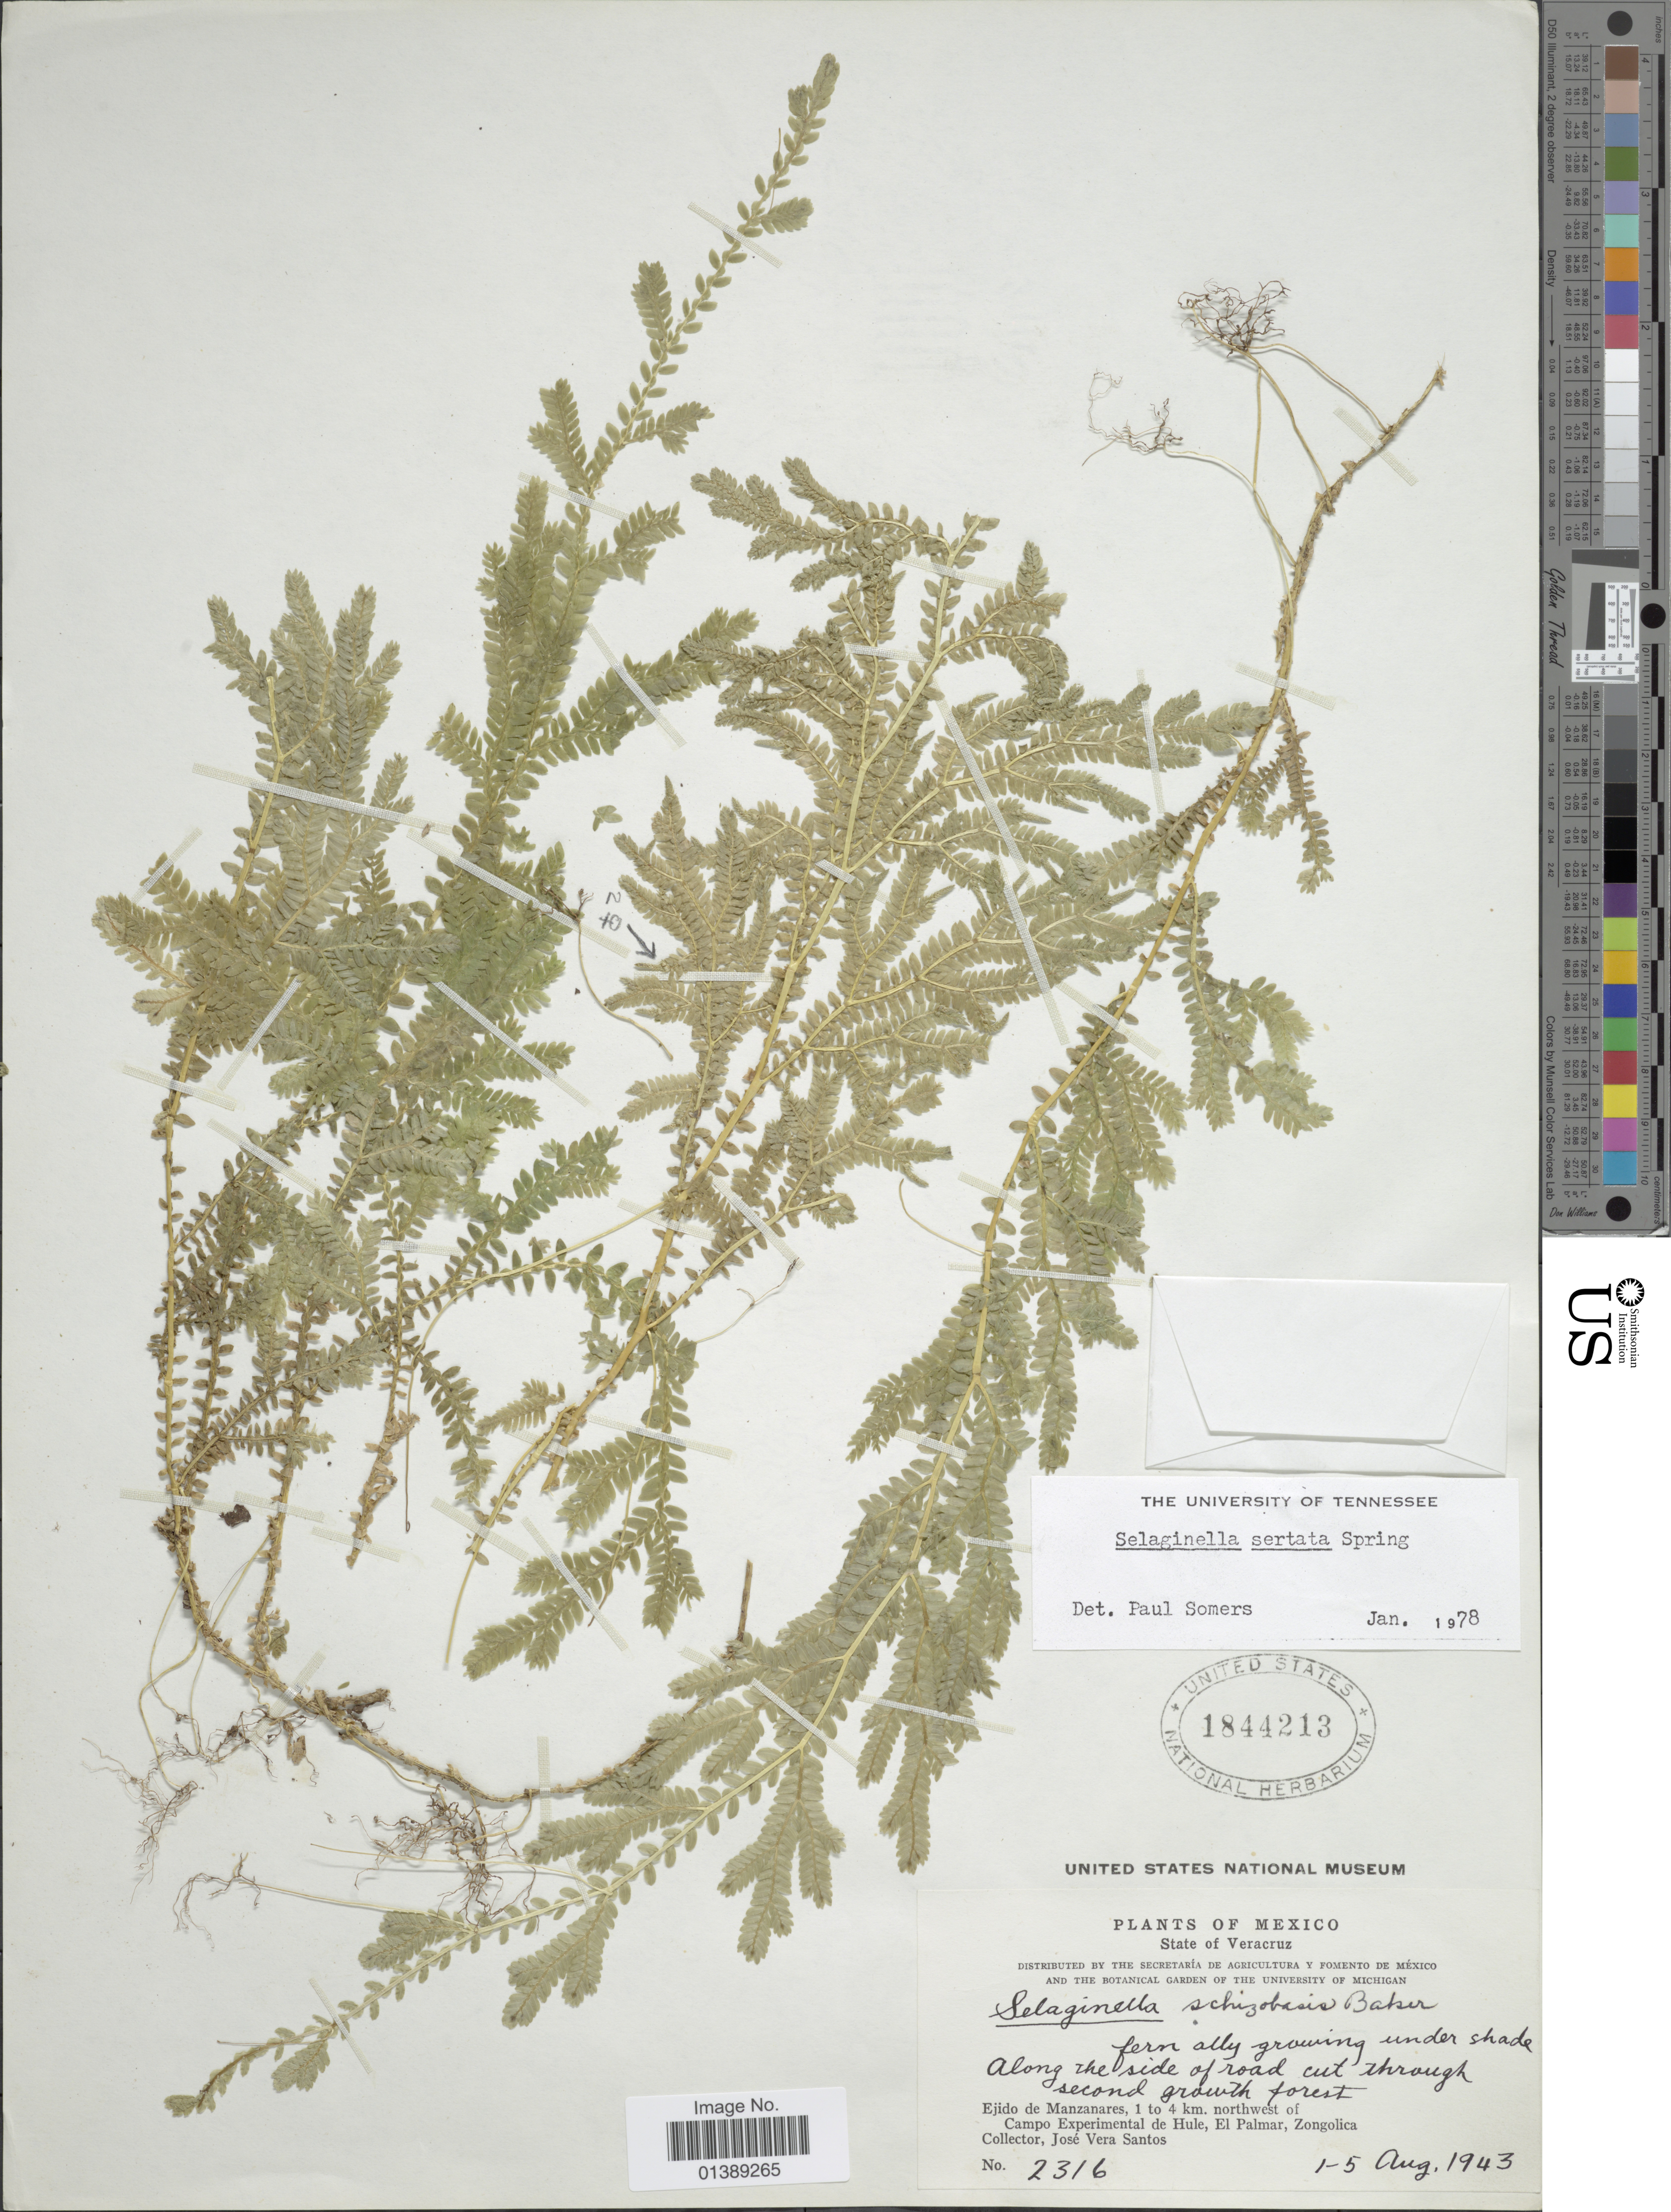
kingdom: Plantae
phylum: Tracheophyta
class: Lycopodiopsida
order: Selaginellales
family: Selaginellaceae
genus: Selaginella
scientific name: Selaginella sertata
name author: Spring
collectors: J. V. Santos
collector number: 2316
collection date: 1943-08-01/1943-08-05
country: Mexico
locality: State of Vera Cruz, Ejido de Manzanares, 1 to 4 km. northwest of Campo Experimental de Hule, El Palma, Zongolica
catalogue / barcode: US 1844213